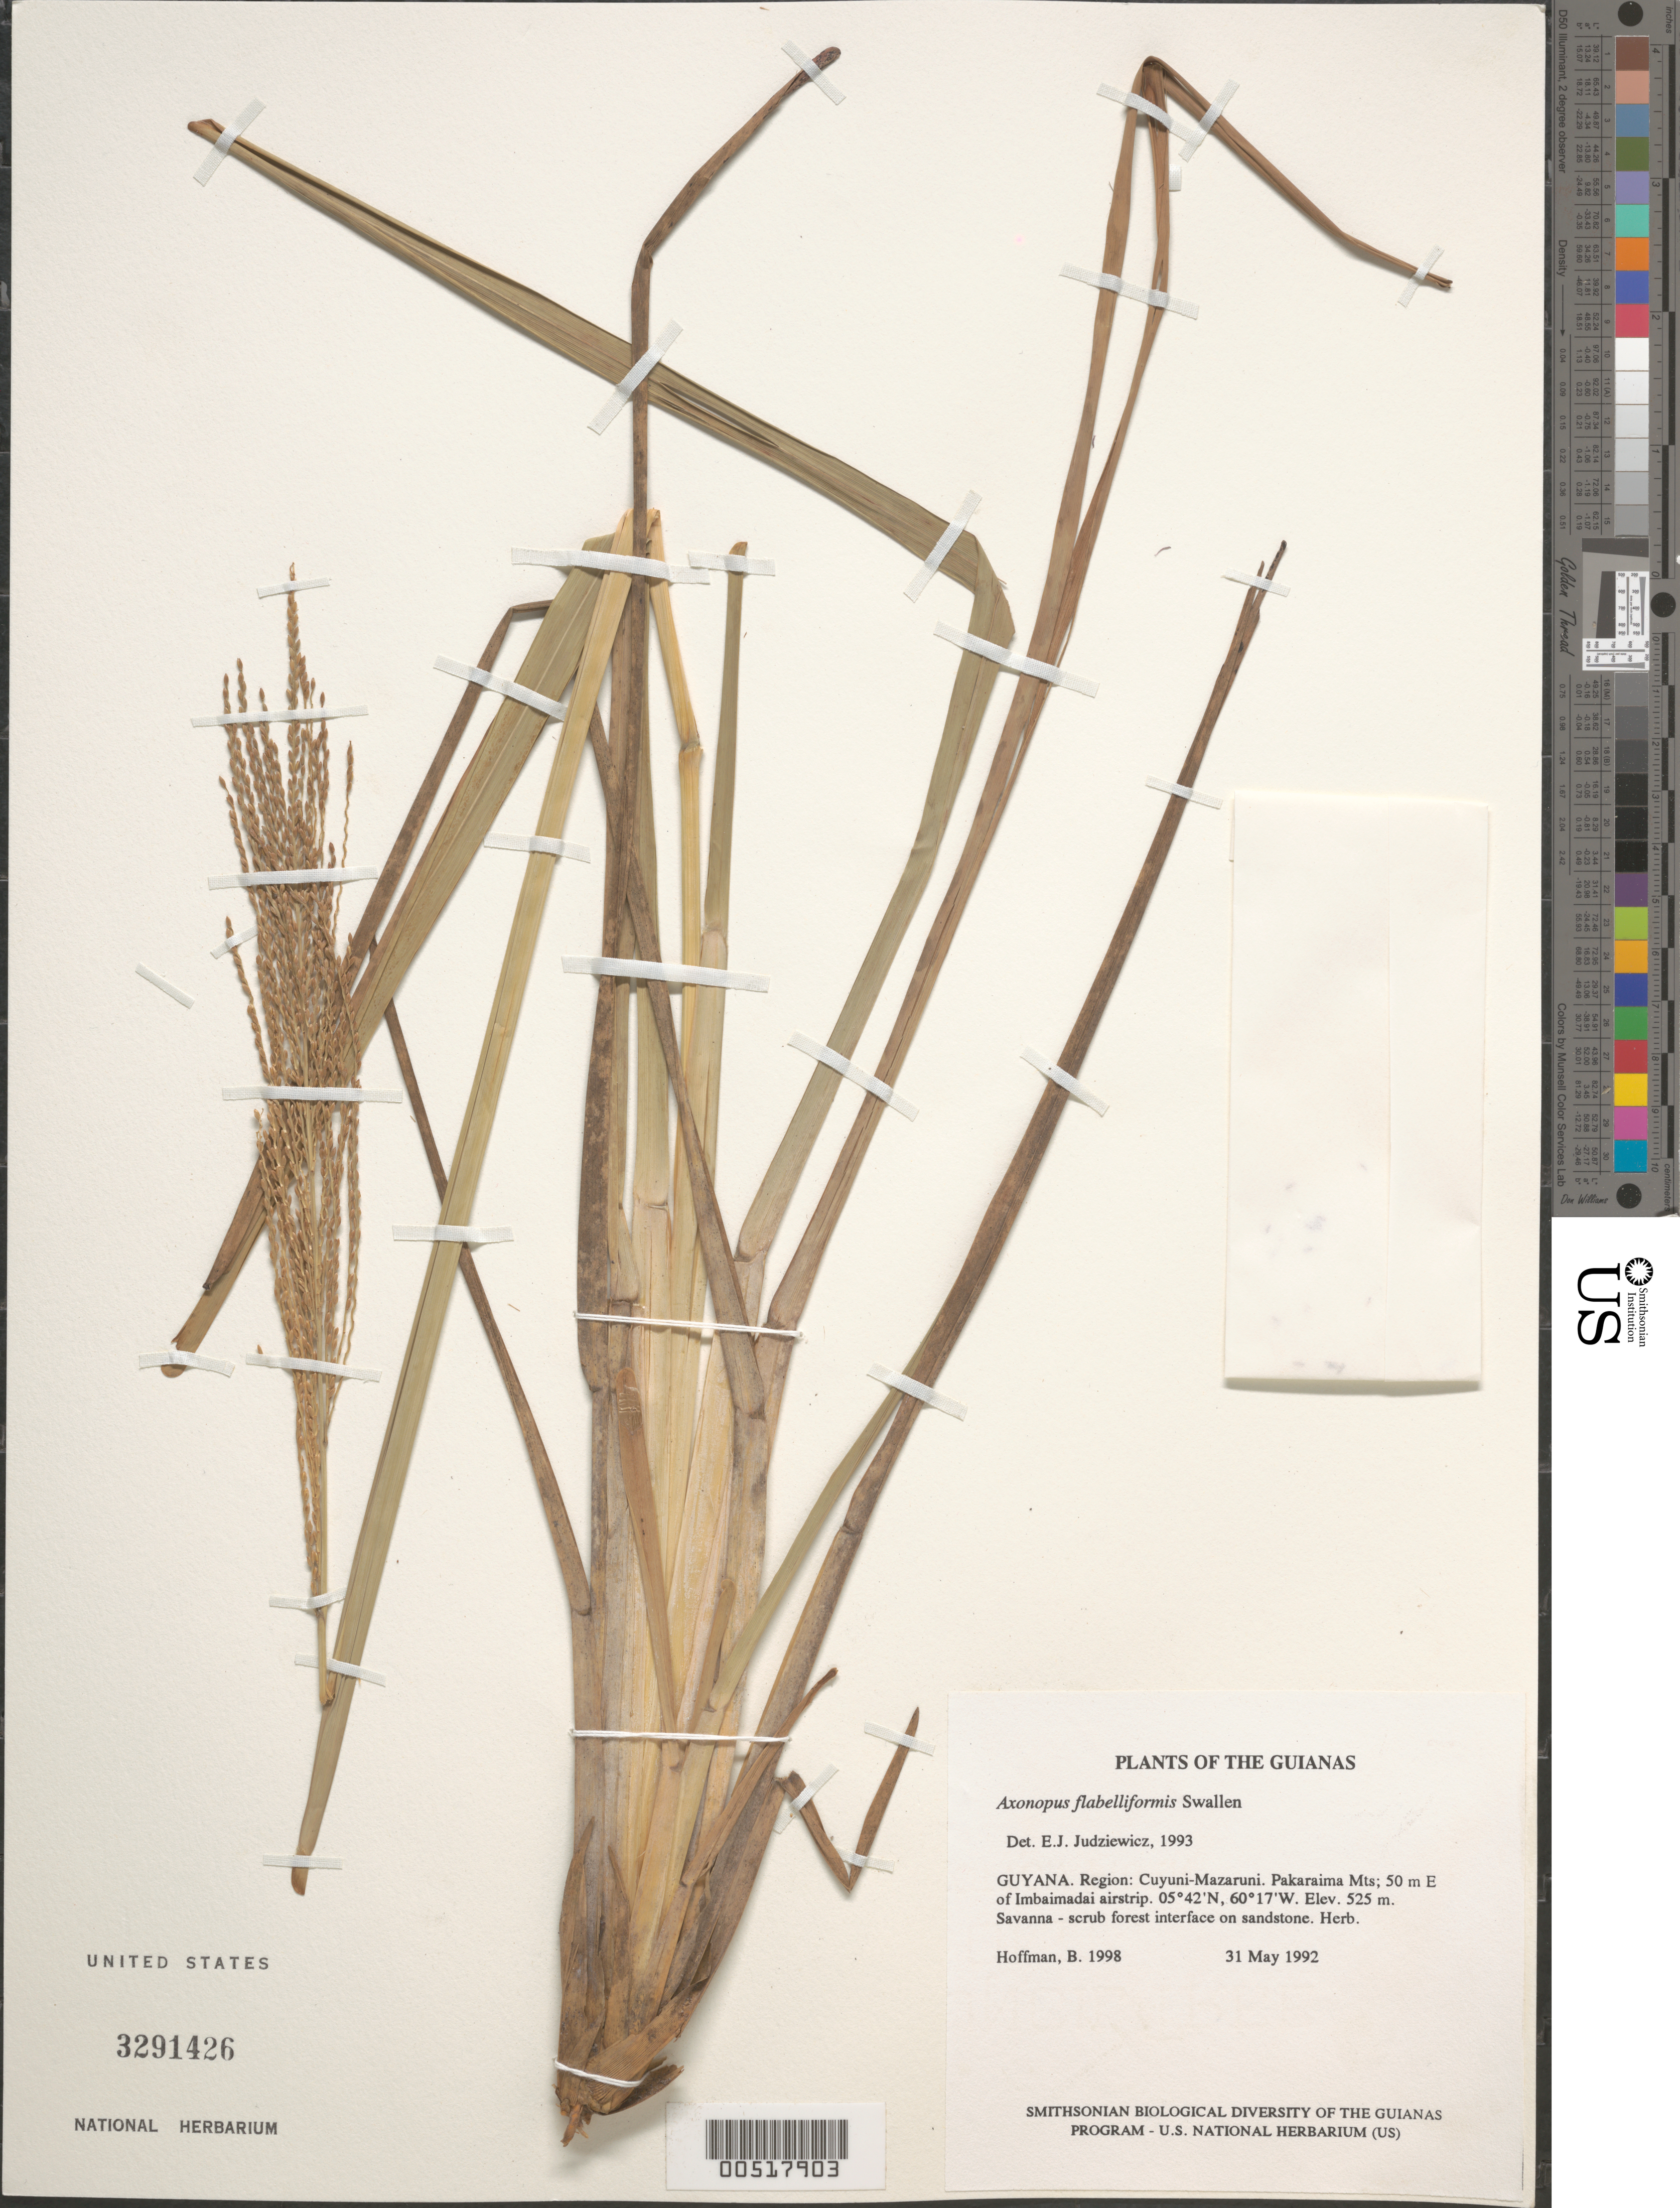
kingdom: Plantae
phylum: Tracheophyta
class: Liliopsida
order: Poales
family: Poaceae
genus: Axonopus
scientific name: Axonopus flabelliformis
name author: Swallen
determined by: Judziewicz, E. J.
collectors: B. Hoffman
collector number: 1998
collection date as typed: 31 May 1992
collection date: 1992-05-31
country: Guyana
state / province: Cuyuni-Mazaruni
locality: Pakaraima Mts; 50 m E of Imbaimadai airstrip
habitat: Savanna - scrub forest interface on sandstone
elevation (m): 525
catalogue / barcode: US 3291426